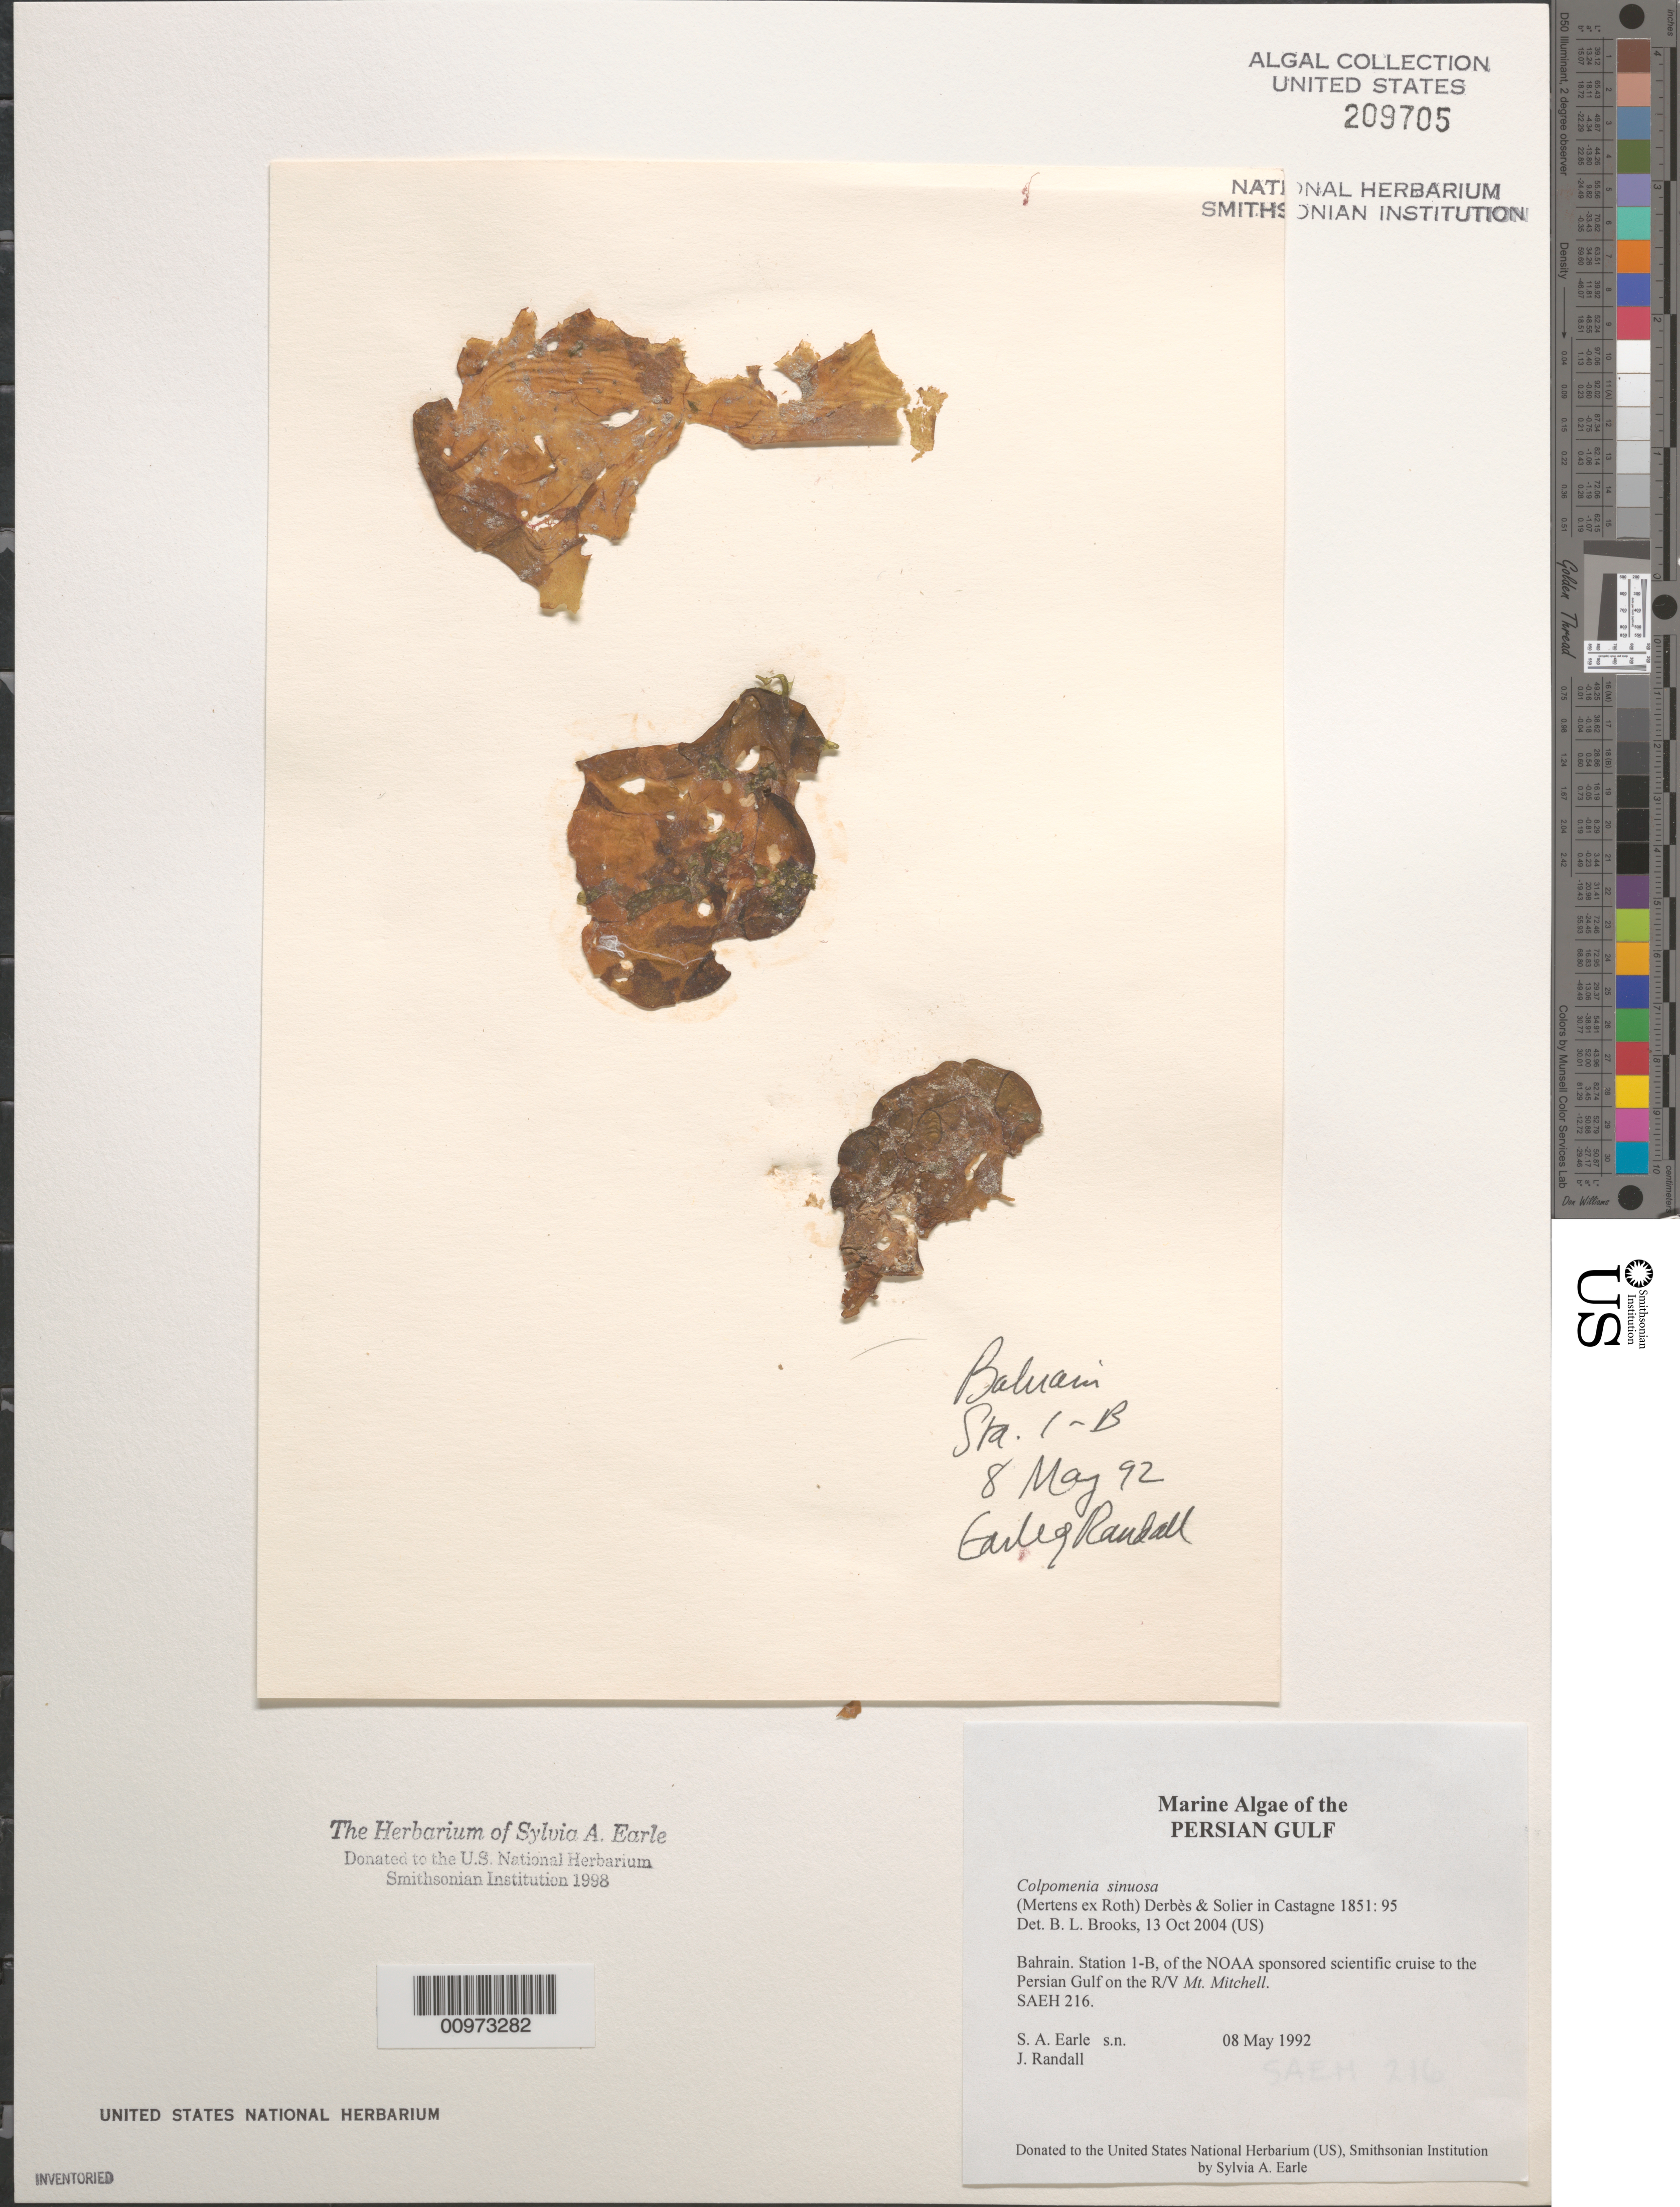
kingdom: Chromista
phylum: Ochrophyta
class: Phaeophyceae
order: Scytosiphonales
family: Scytosiphonaceae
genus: Colpomenia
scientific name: Colpomenia sinuosa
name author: (K. Mert. ex Roth) Derbes & Solier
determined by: Brooks, B. L., (BOT), Smithsonian Institution - National Museum of Natural History (UNITED STATES)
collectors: S. A. Earle & J. Randall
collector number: SAEH 216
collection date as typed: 08 May 1992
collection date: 1992-05-08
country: Bahrain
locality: Persian Gulf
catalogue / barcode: US 209705